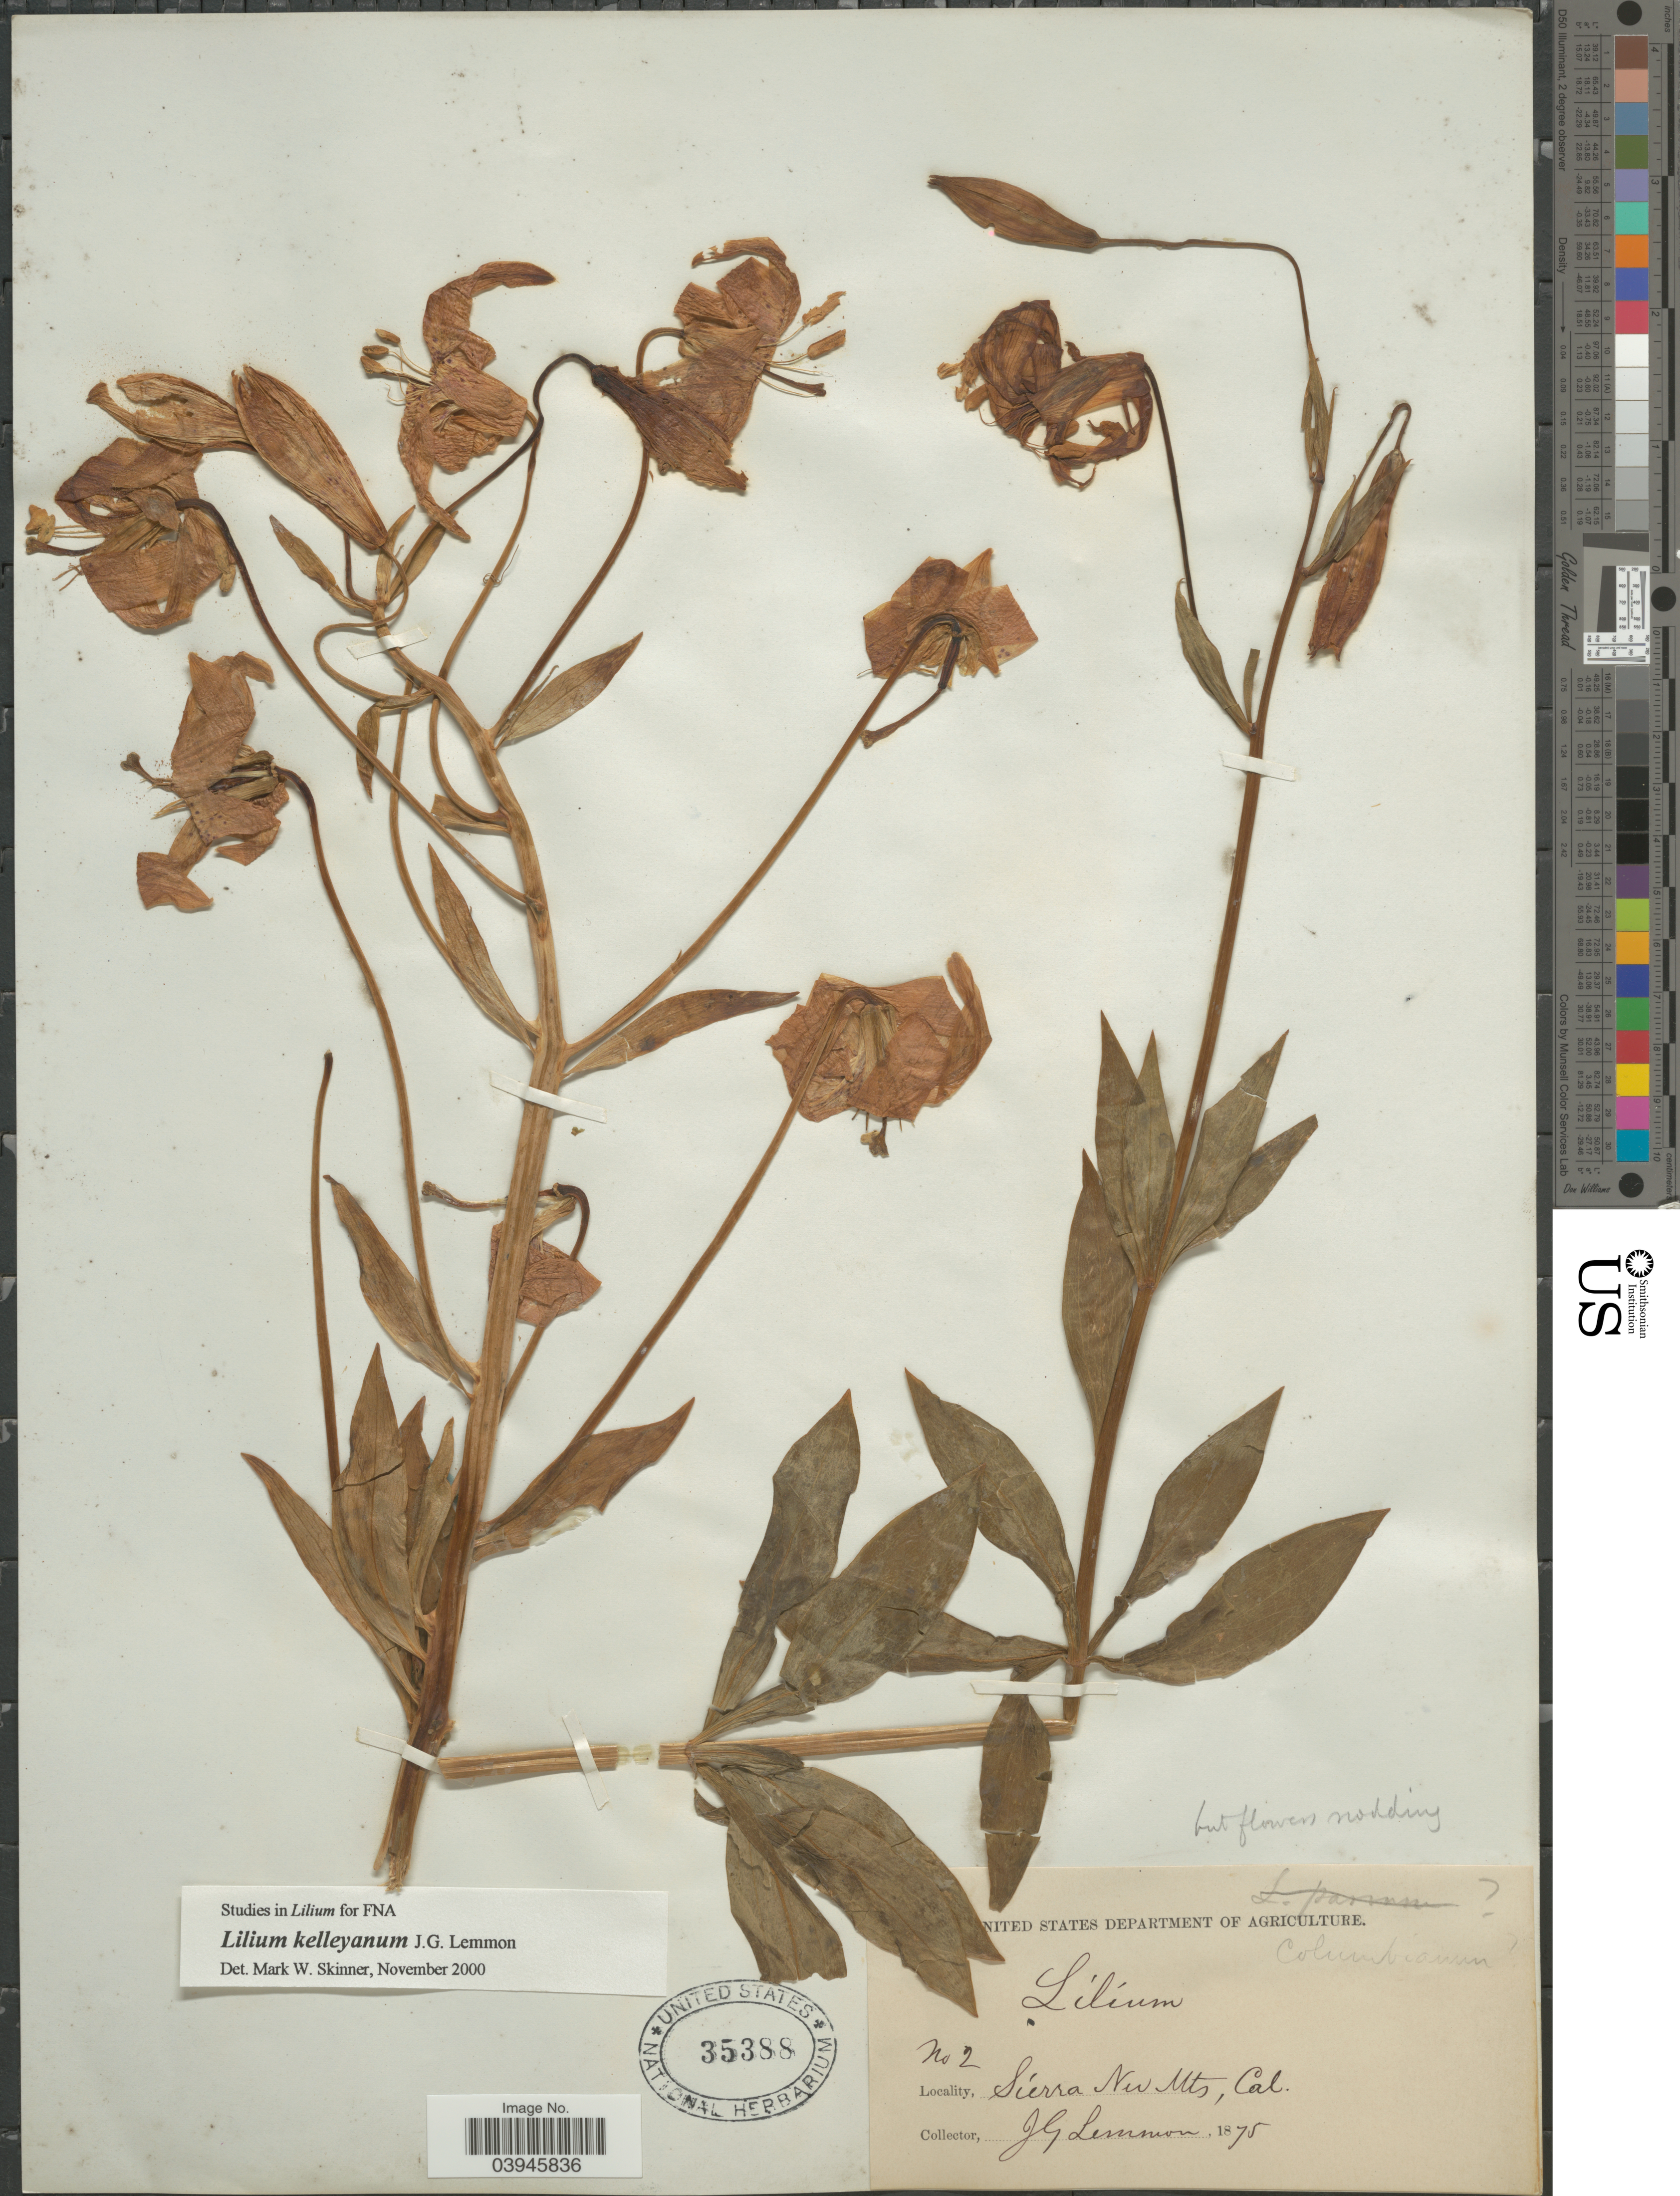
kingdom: Plantae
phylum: Tracheophyta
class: Liliopsida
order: Liliales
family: Liliaceae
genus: Lilium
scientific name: Lilium kelleyanum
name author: Lemmon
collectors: J. Lemmon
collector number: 2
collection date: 1875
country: United States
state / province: California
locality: Sierra Nev Mts.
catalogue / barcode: US 35388